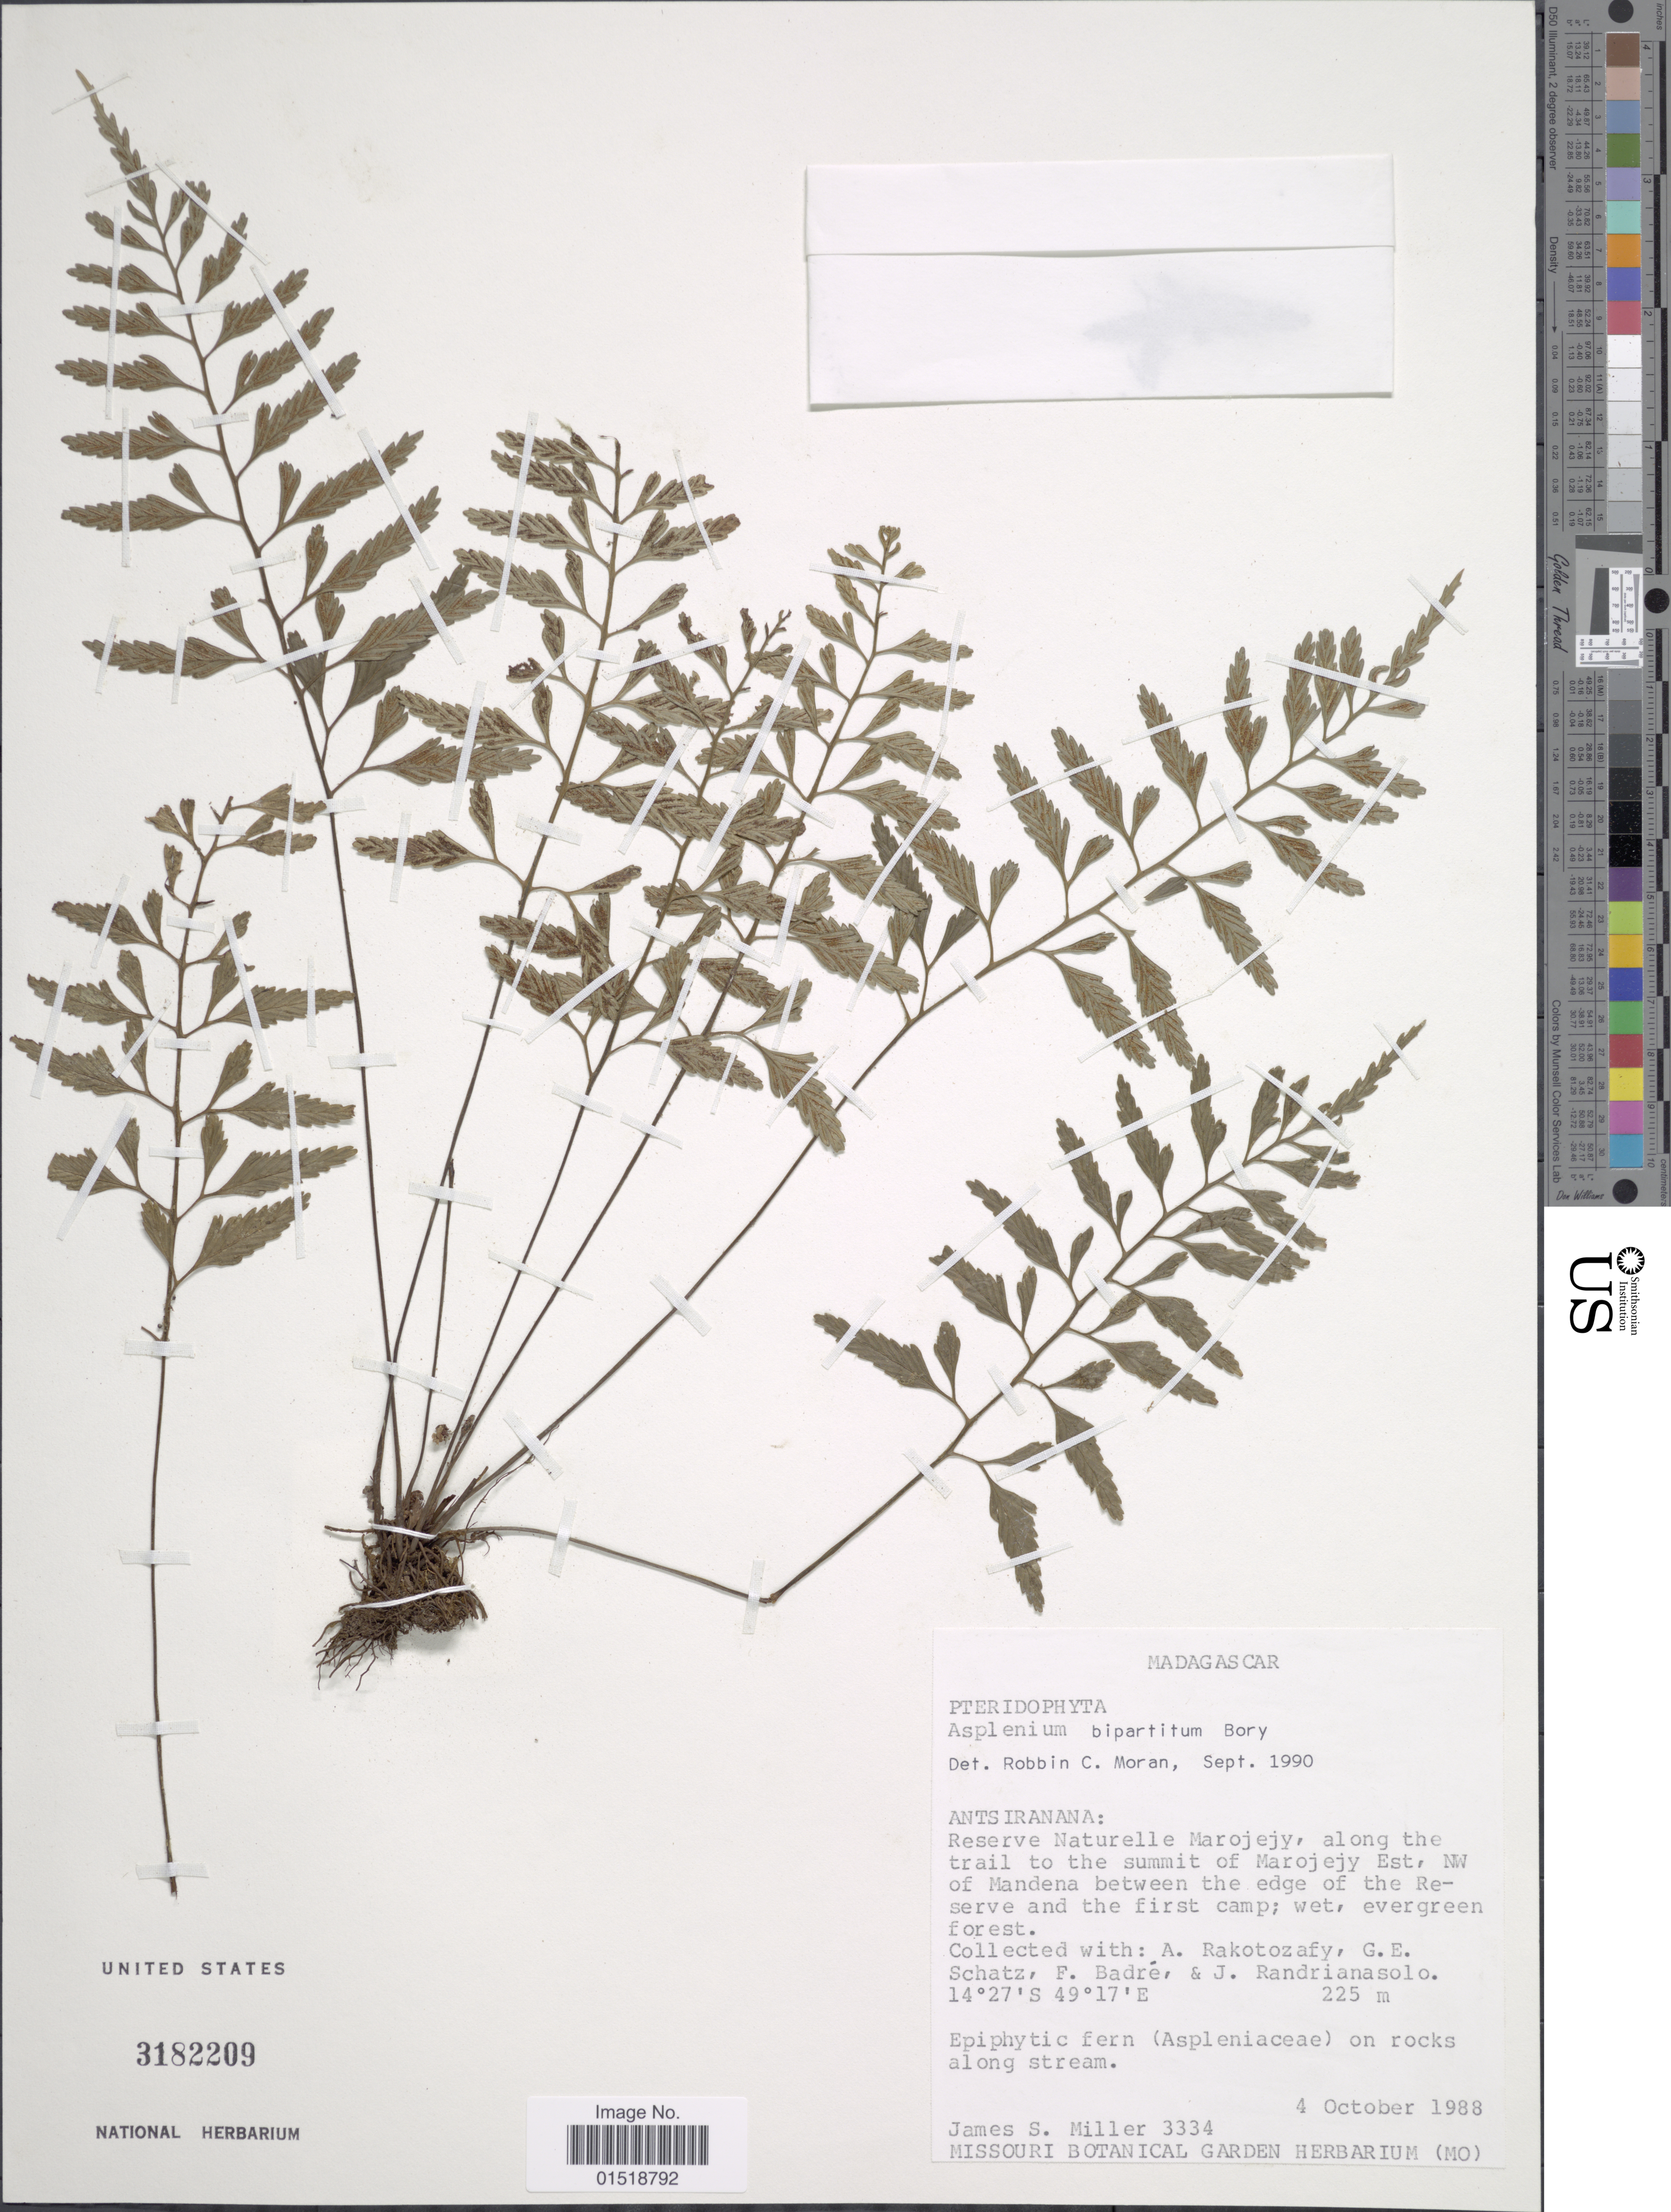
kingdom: Plantae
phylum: Tracheophyta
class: Polypodiopsida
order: Polypodiales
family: Aspleniaceae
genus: Asplenium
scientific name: Asplenium bipartitum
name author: Bory ex Willd.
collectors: J. S. Miller, A. Rakotozafy, G. Schatz, F. Badré & A. Randrianasolo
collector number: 3334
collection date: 1988-10-04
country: Madagascar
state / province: Sava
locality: Antsiranana: Reserve Naturelle Marojejy, along the trail to the summit of Marojejy Est, NW of Mandena between the edge of the Reserve and the first camp.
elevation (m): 225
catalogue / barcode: US 3182209